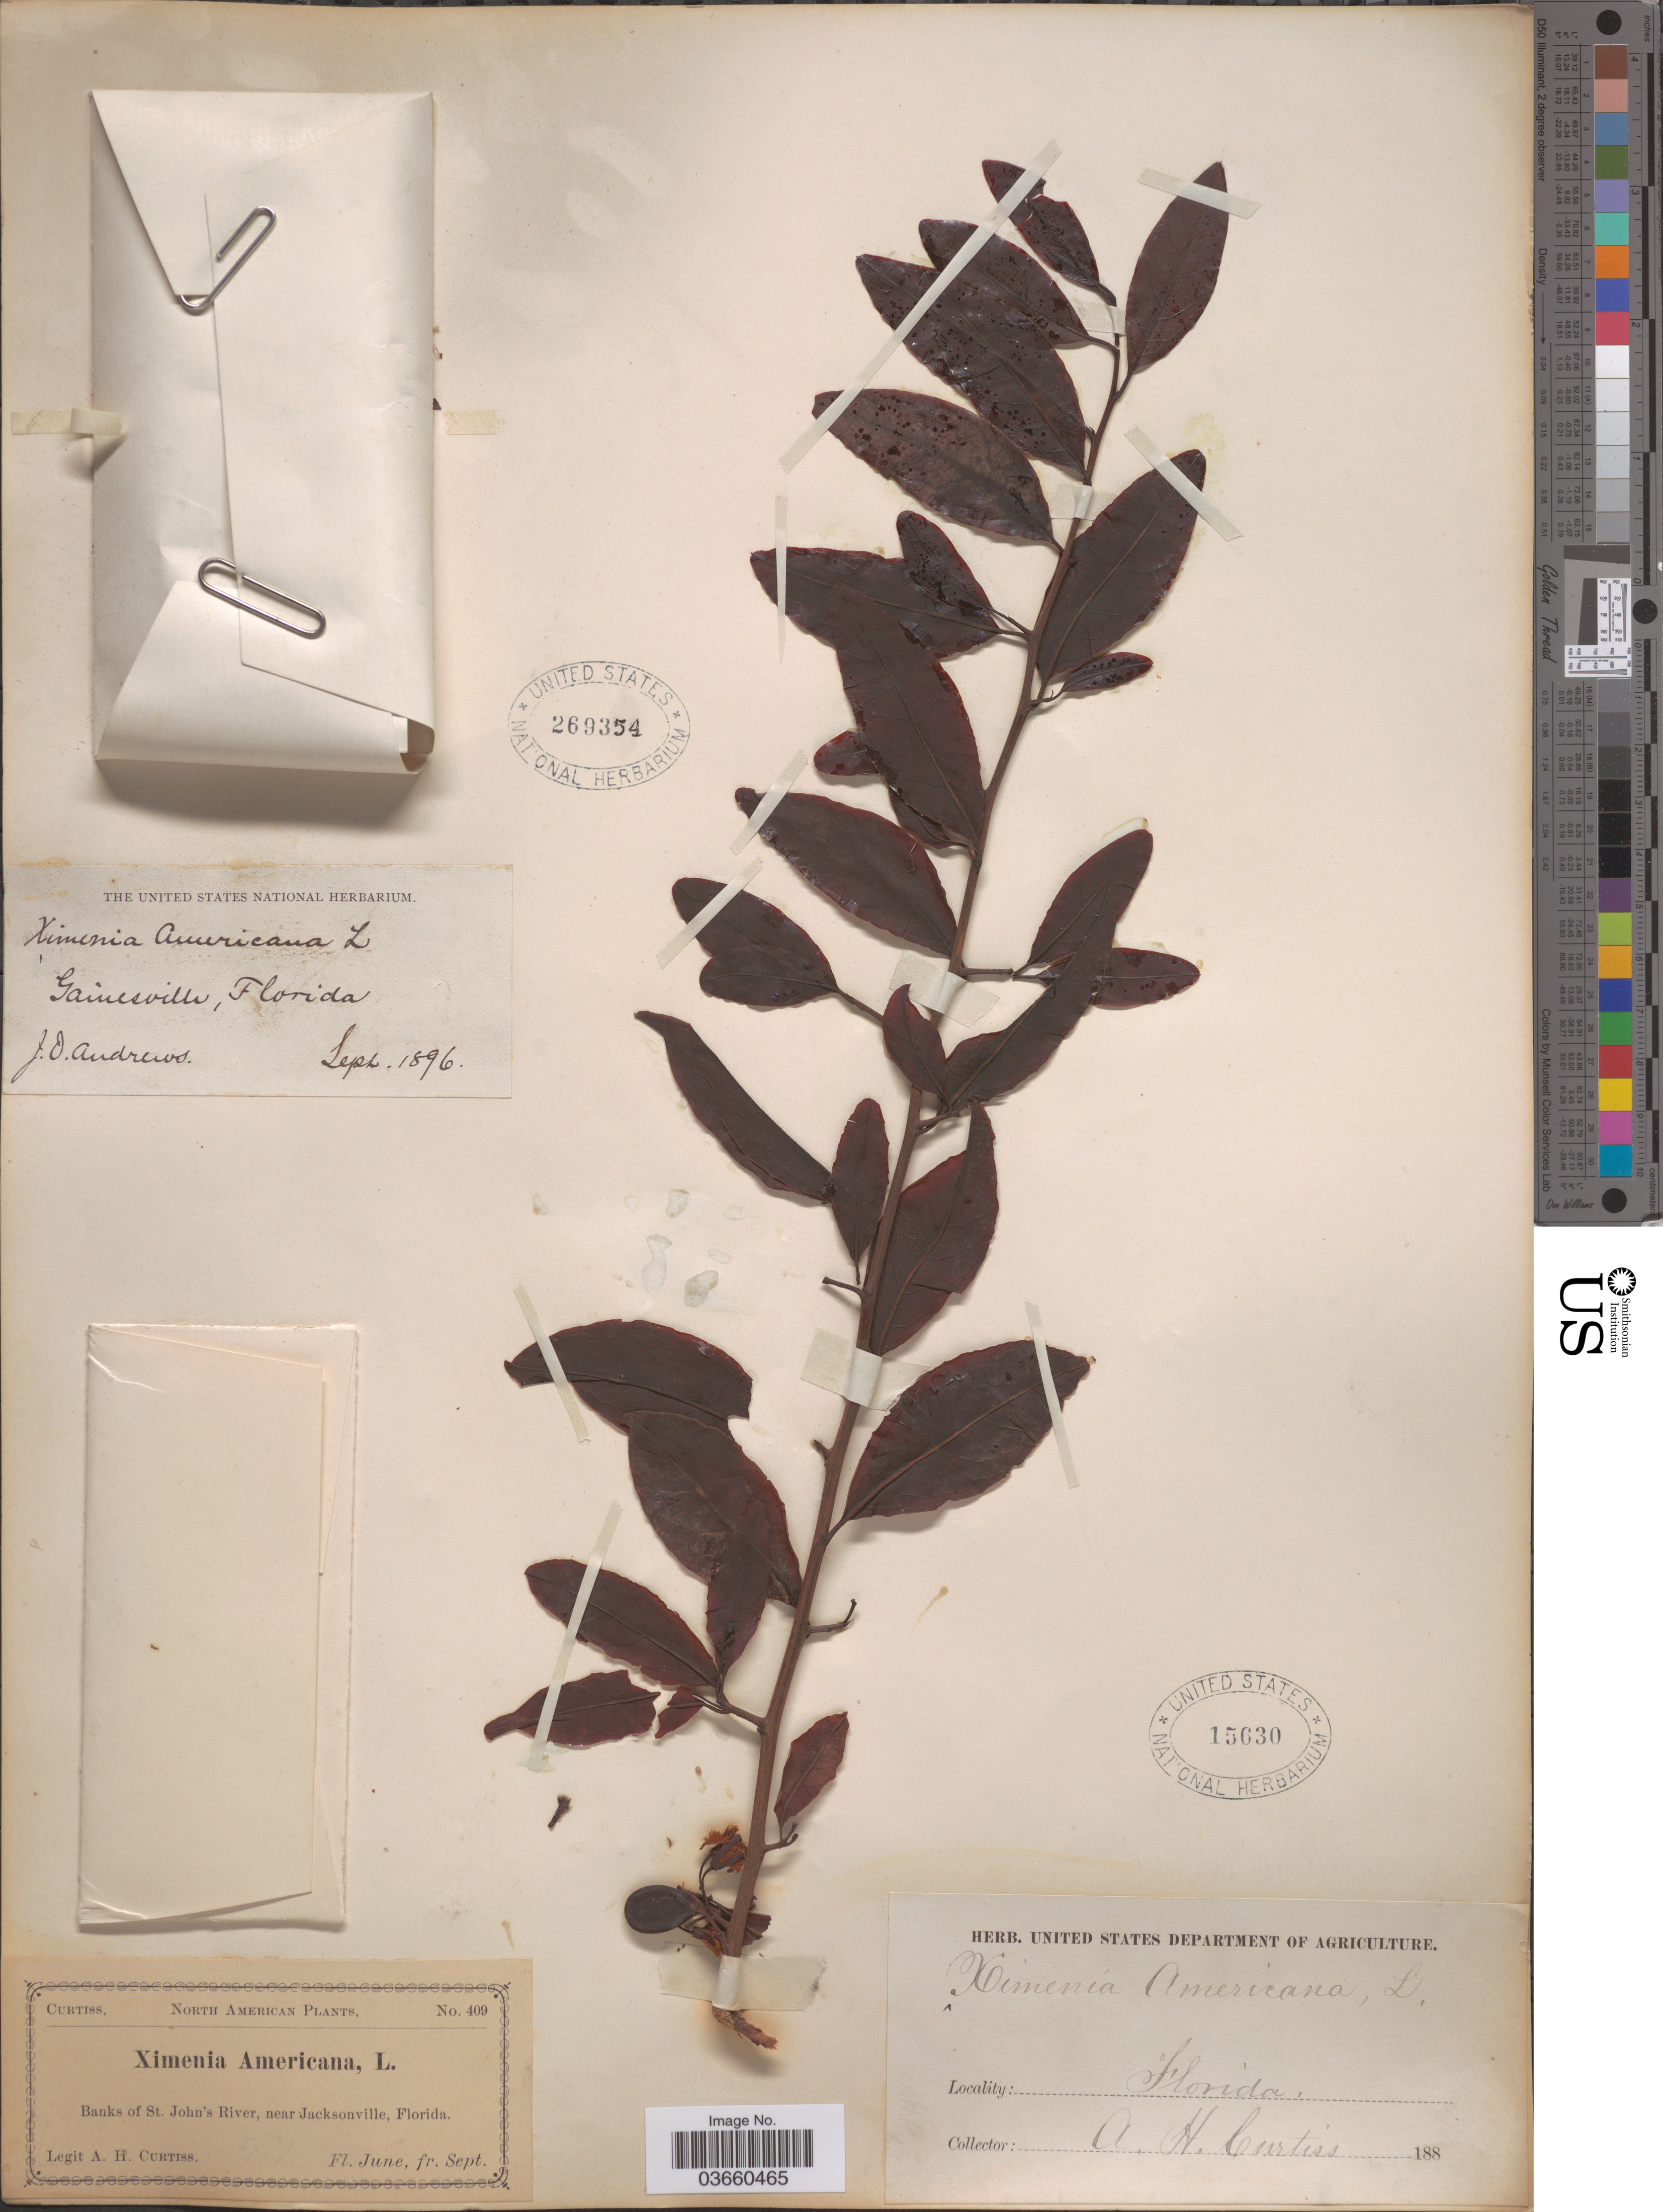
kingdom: Plantae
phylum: Tracheophyta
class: Magnoliopsida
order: Santalales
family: Ximeniaceae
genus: Ximenia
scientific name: Ximenia americana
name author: L.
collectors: A. H. Curtiss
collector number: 409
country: United States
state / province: Florida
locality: Banks of St. John's River, near Jacksonville.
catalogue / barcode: US 15630-2